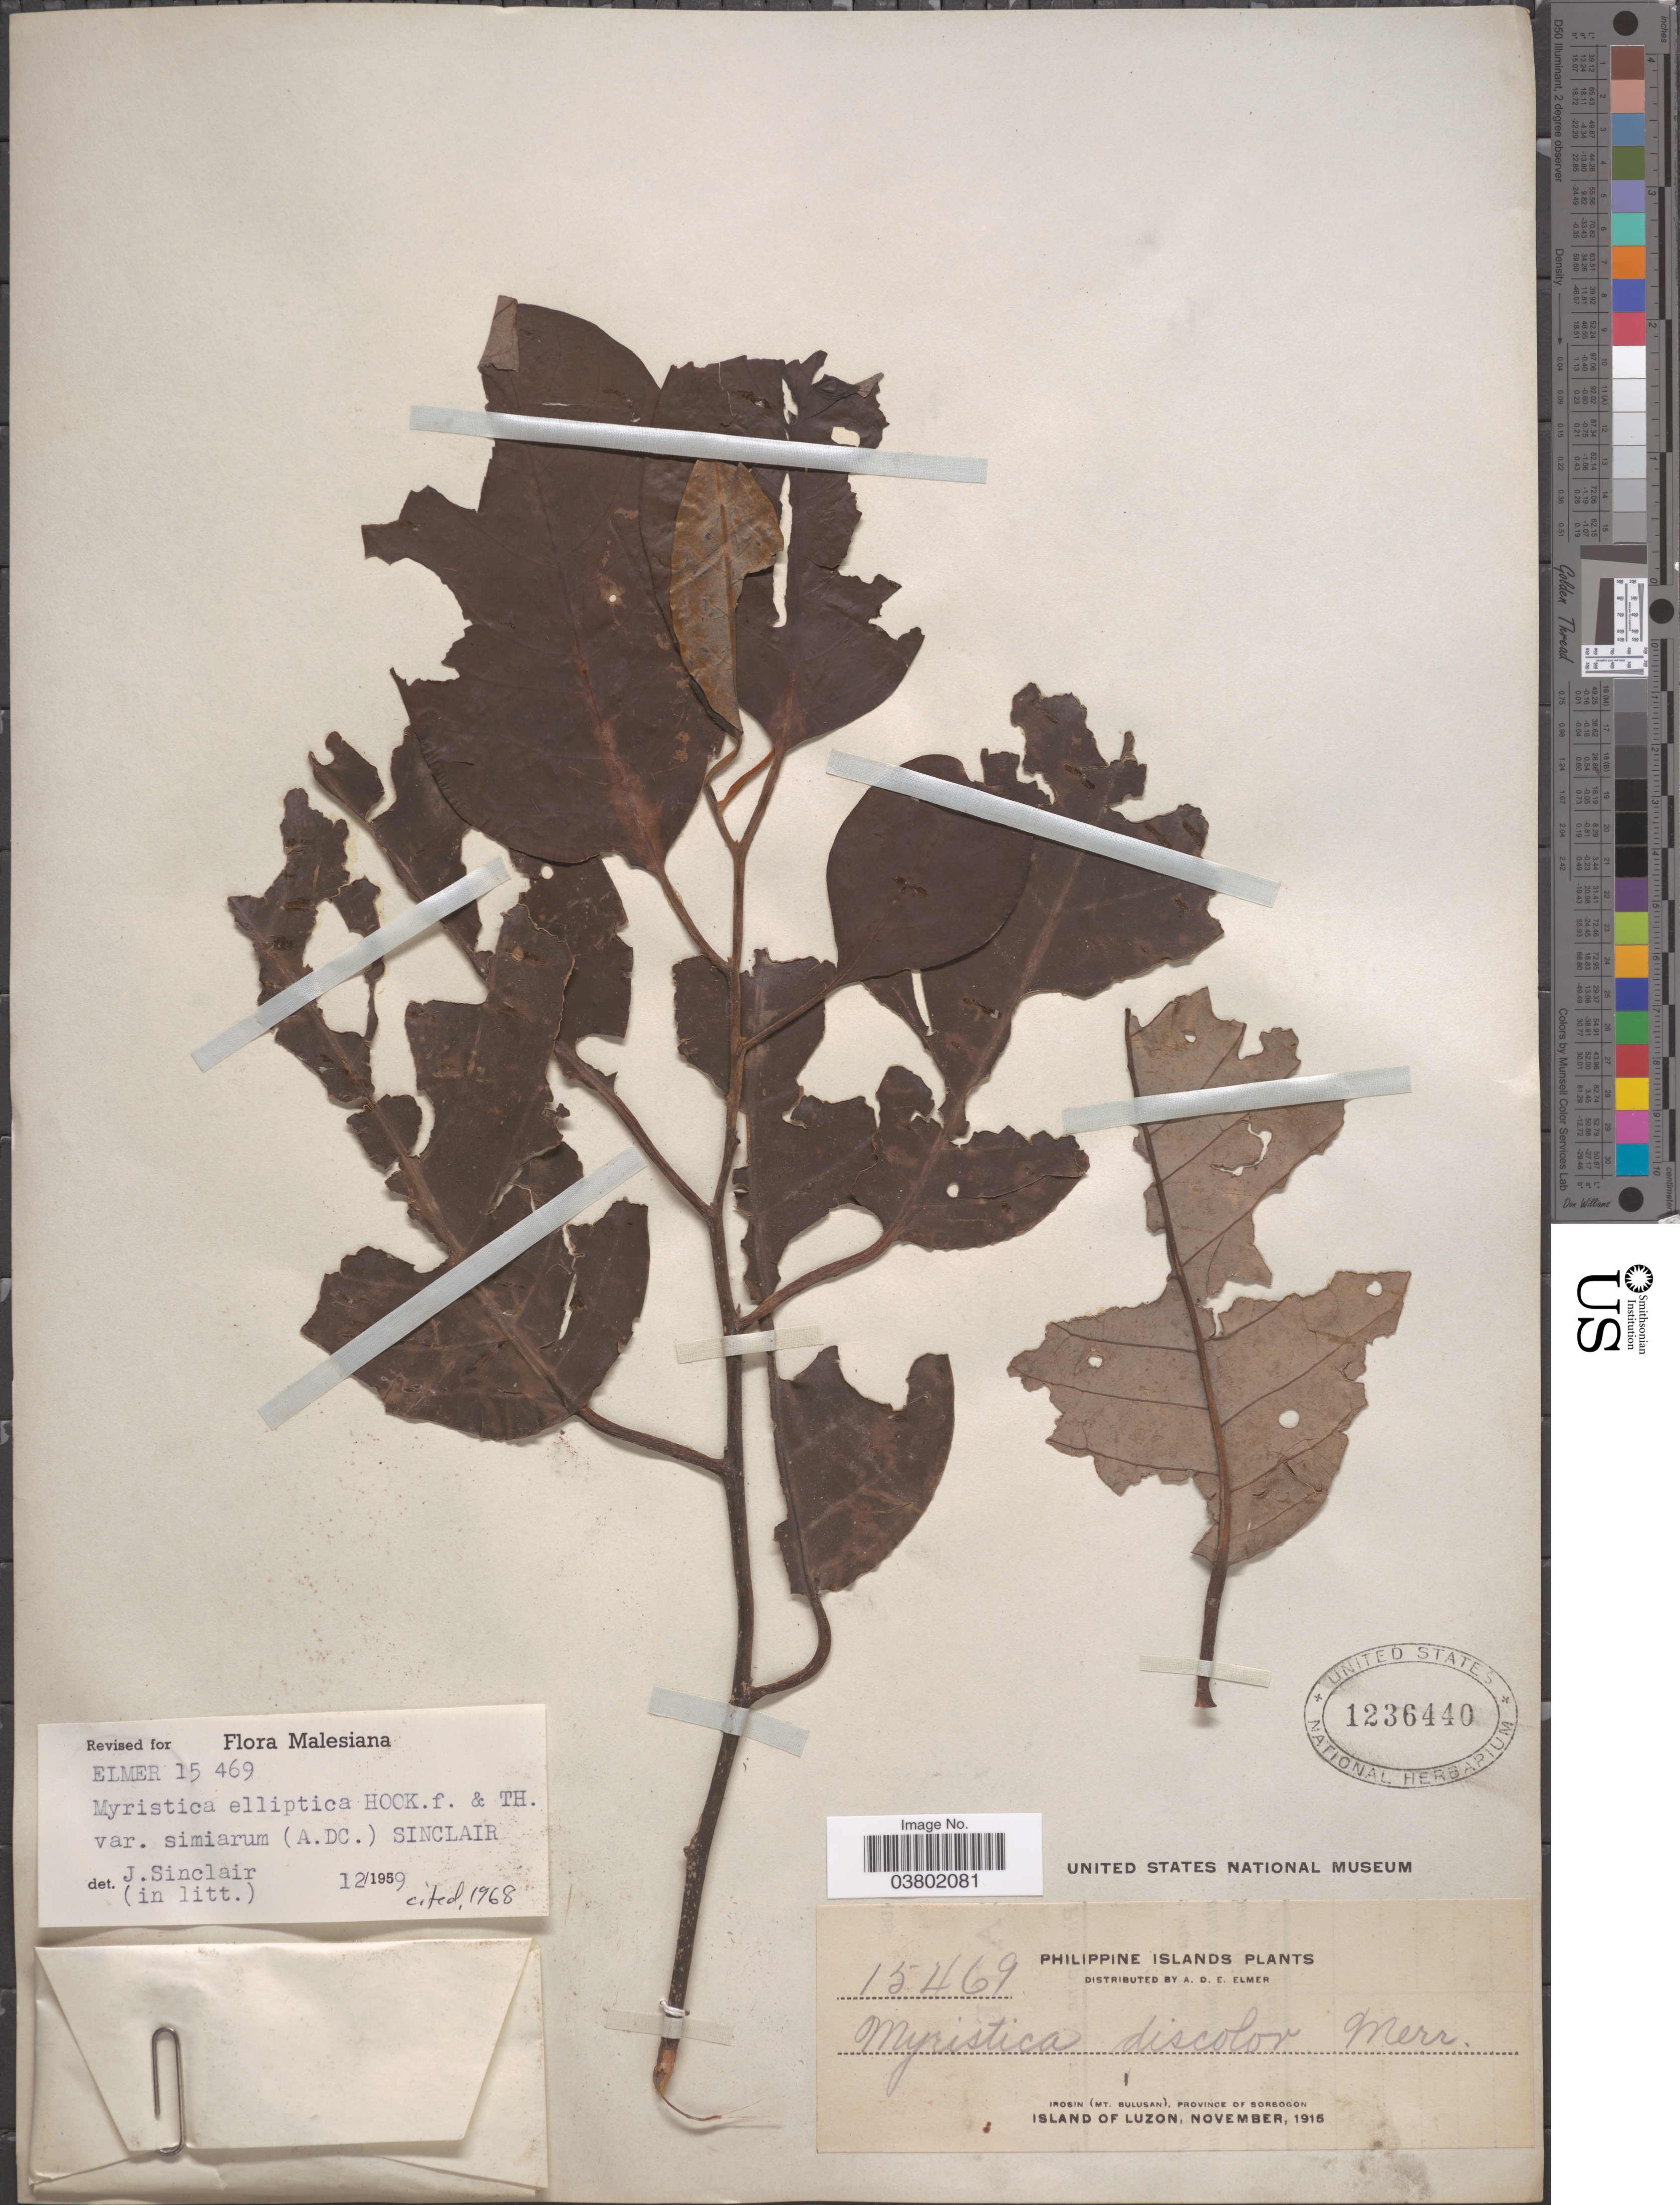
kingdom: Plantae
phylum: Tracheophyta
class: Magnoliopsida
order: Magnoliales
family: Myristicaceae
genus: Myristica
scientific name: Myristica elliptica var. simiarum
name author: (A. DC.) J. Sinclair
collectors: A. D. E. Elmer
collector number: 15469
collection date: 1915-11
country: Philippines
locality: Lhilippine Islands. Irosin (Mt. Bulusan), Province of Sorsogon. Island of Luzon.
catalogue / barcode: US 1236440